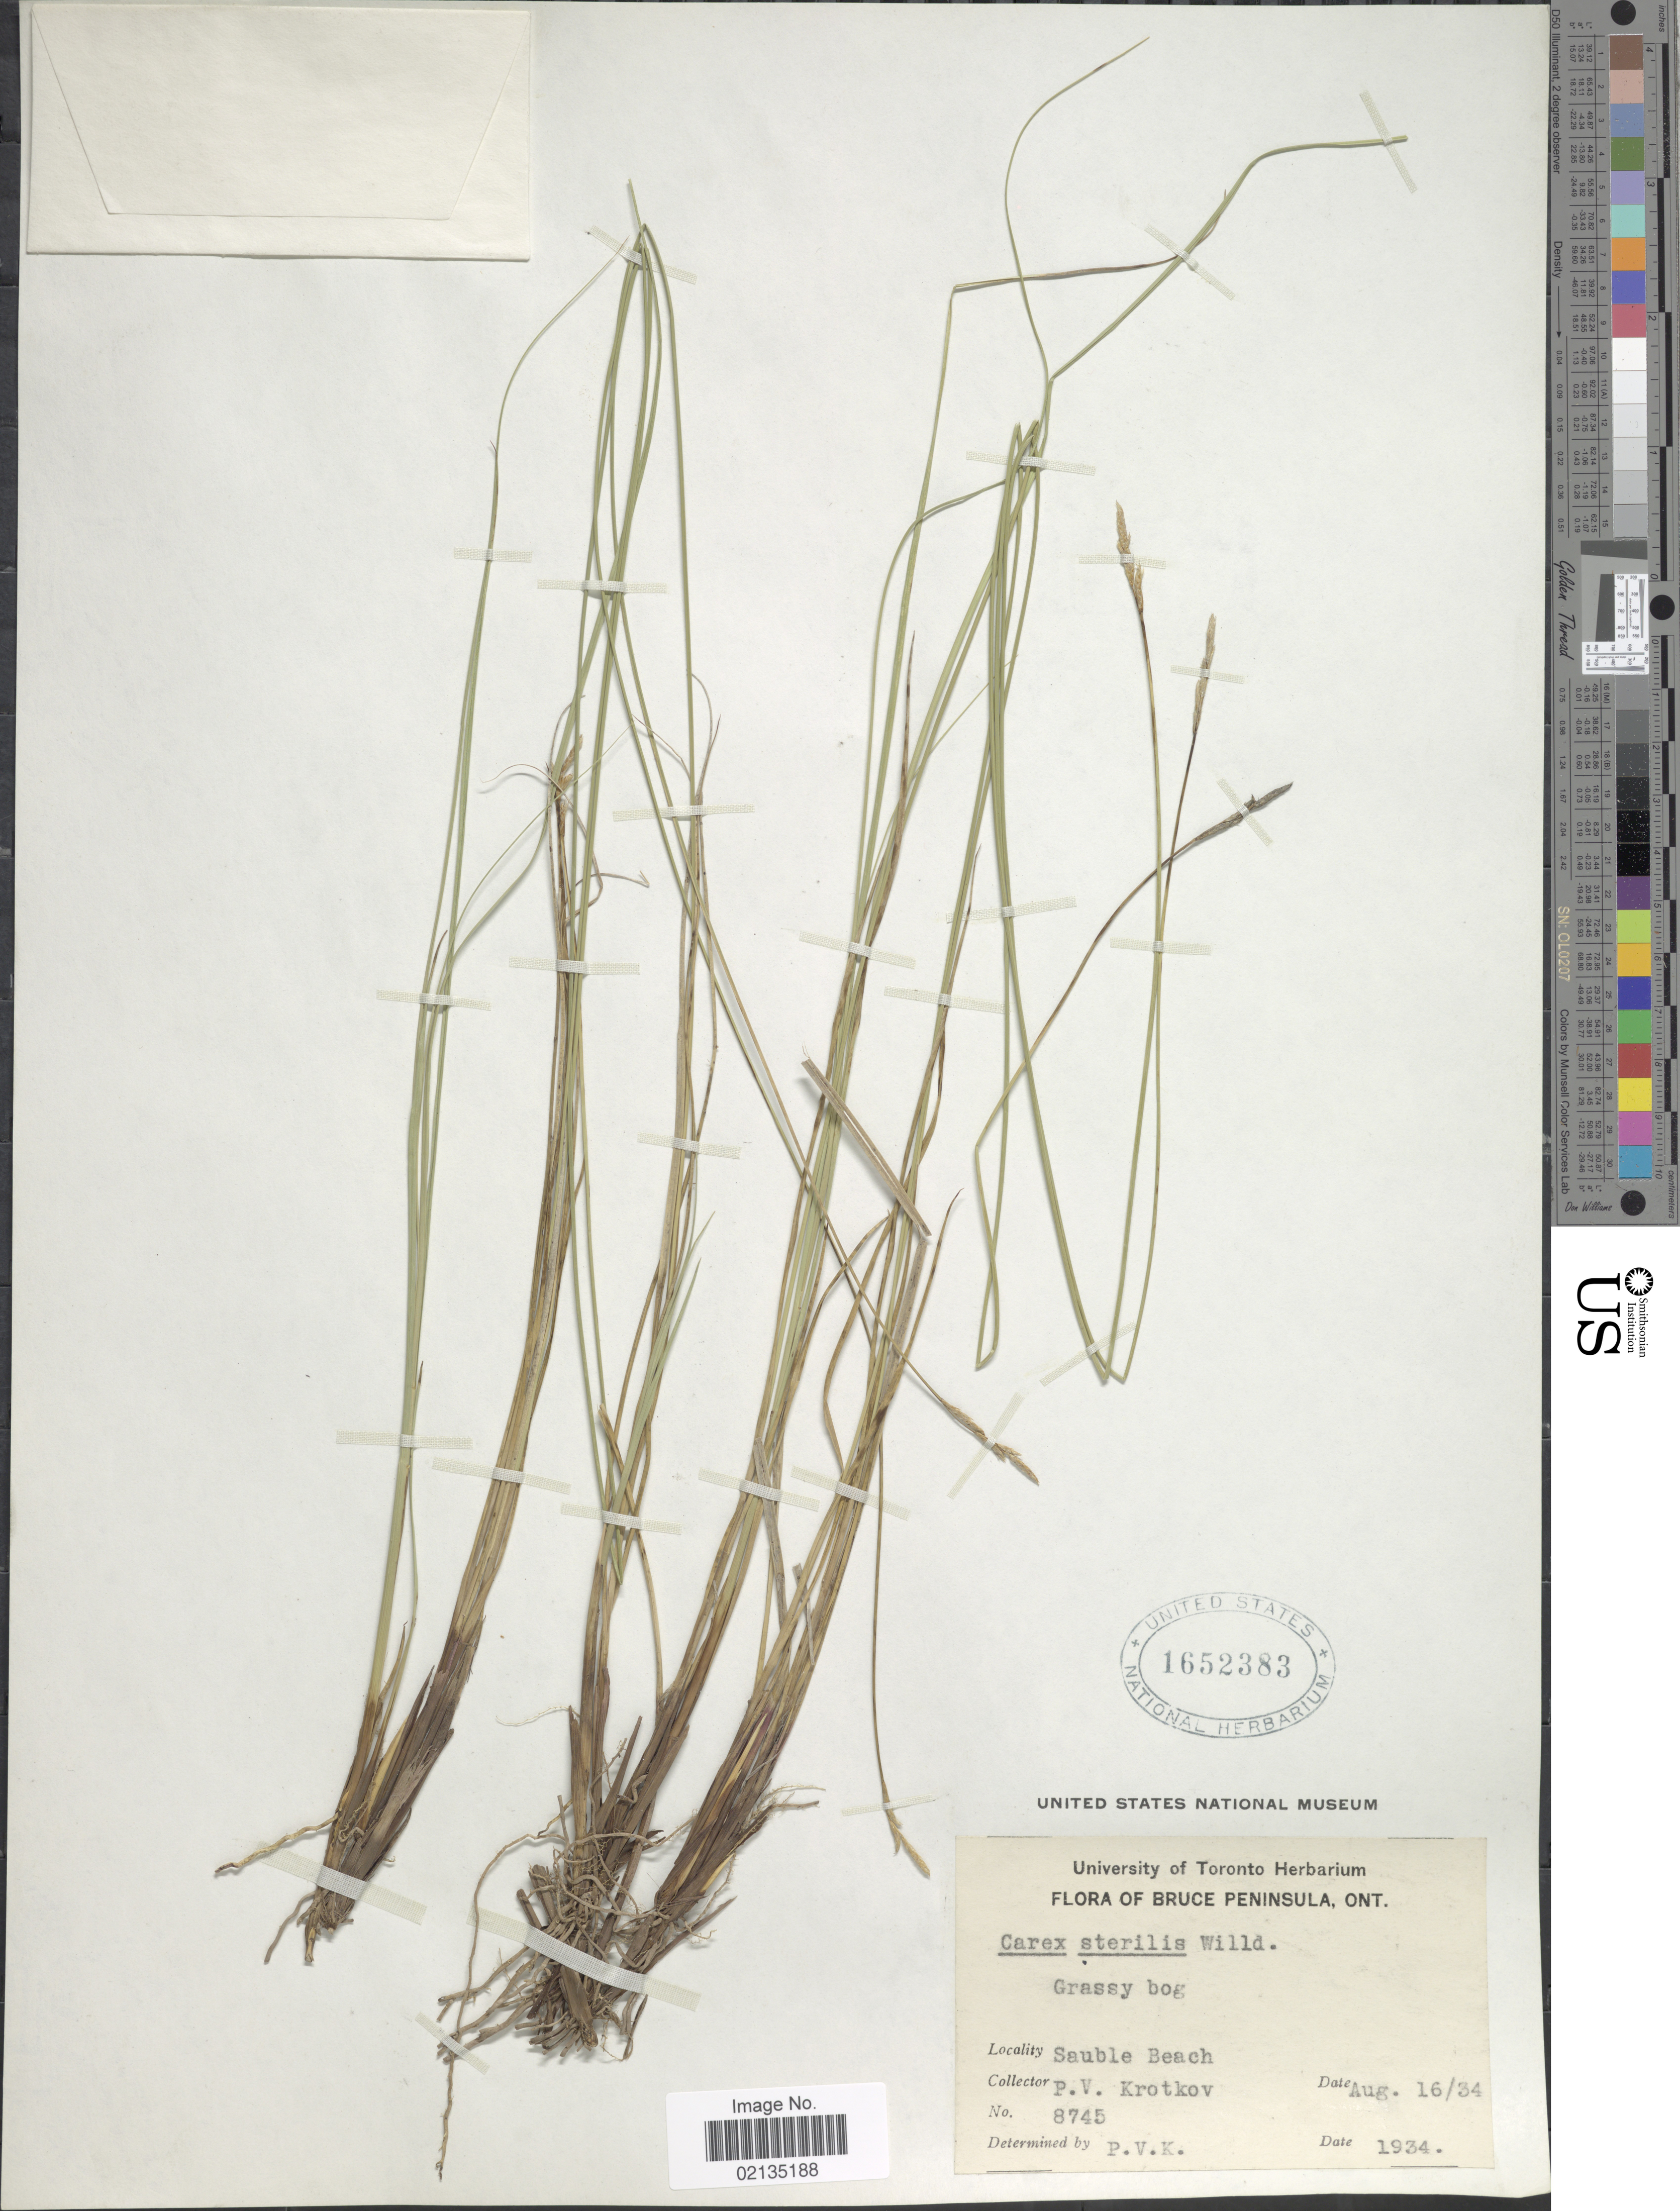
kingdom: Plantae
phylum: Tracheophyta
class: Liliopsida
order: Poales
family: Cyperaceae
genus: Carex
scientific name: Carex sterilis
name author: Willd.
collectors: P. V. Krotkov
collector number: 8745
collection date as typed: Transcribed d/m/y: 16/8/34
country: Canada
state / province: Ontario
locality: Bruce Peninsula, Ont. Sauble Beach.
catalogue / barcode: US 1652383